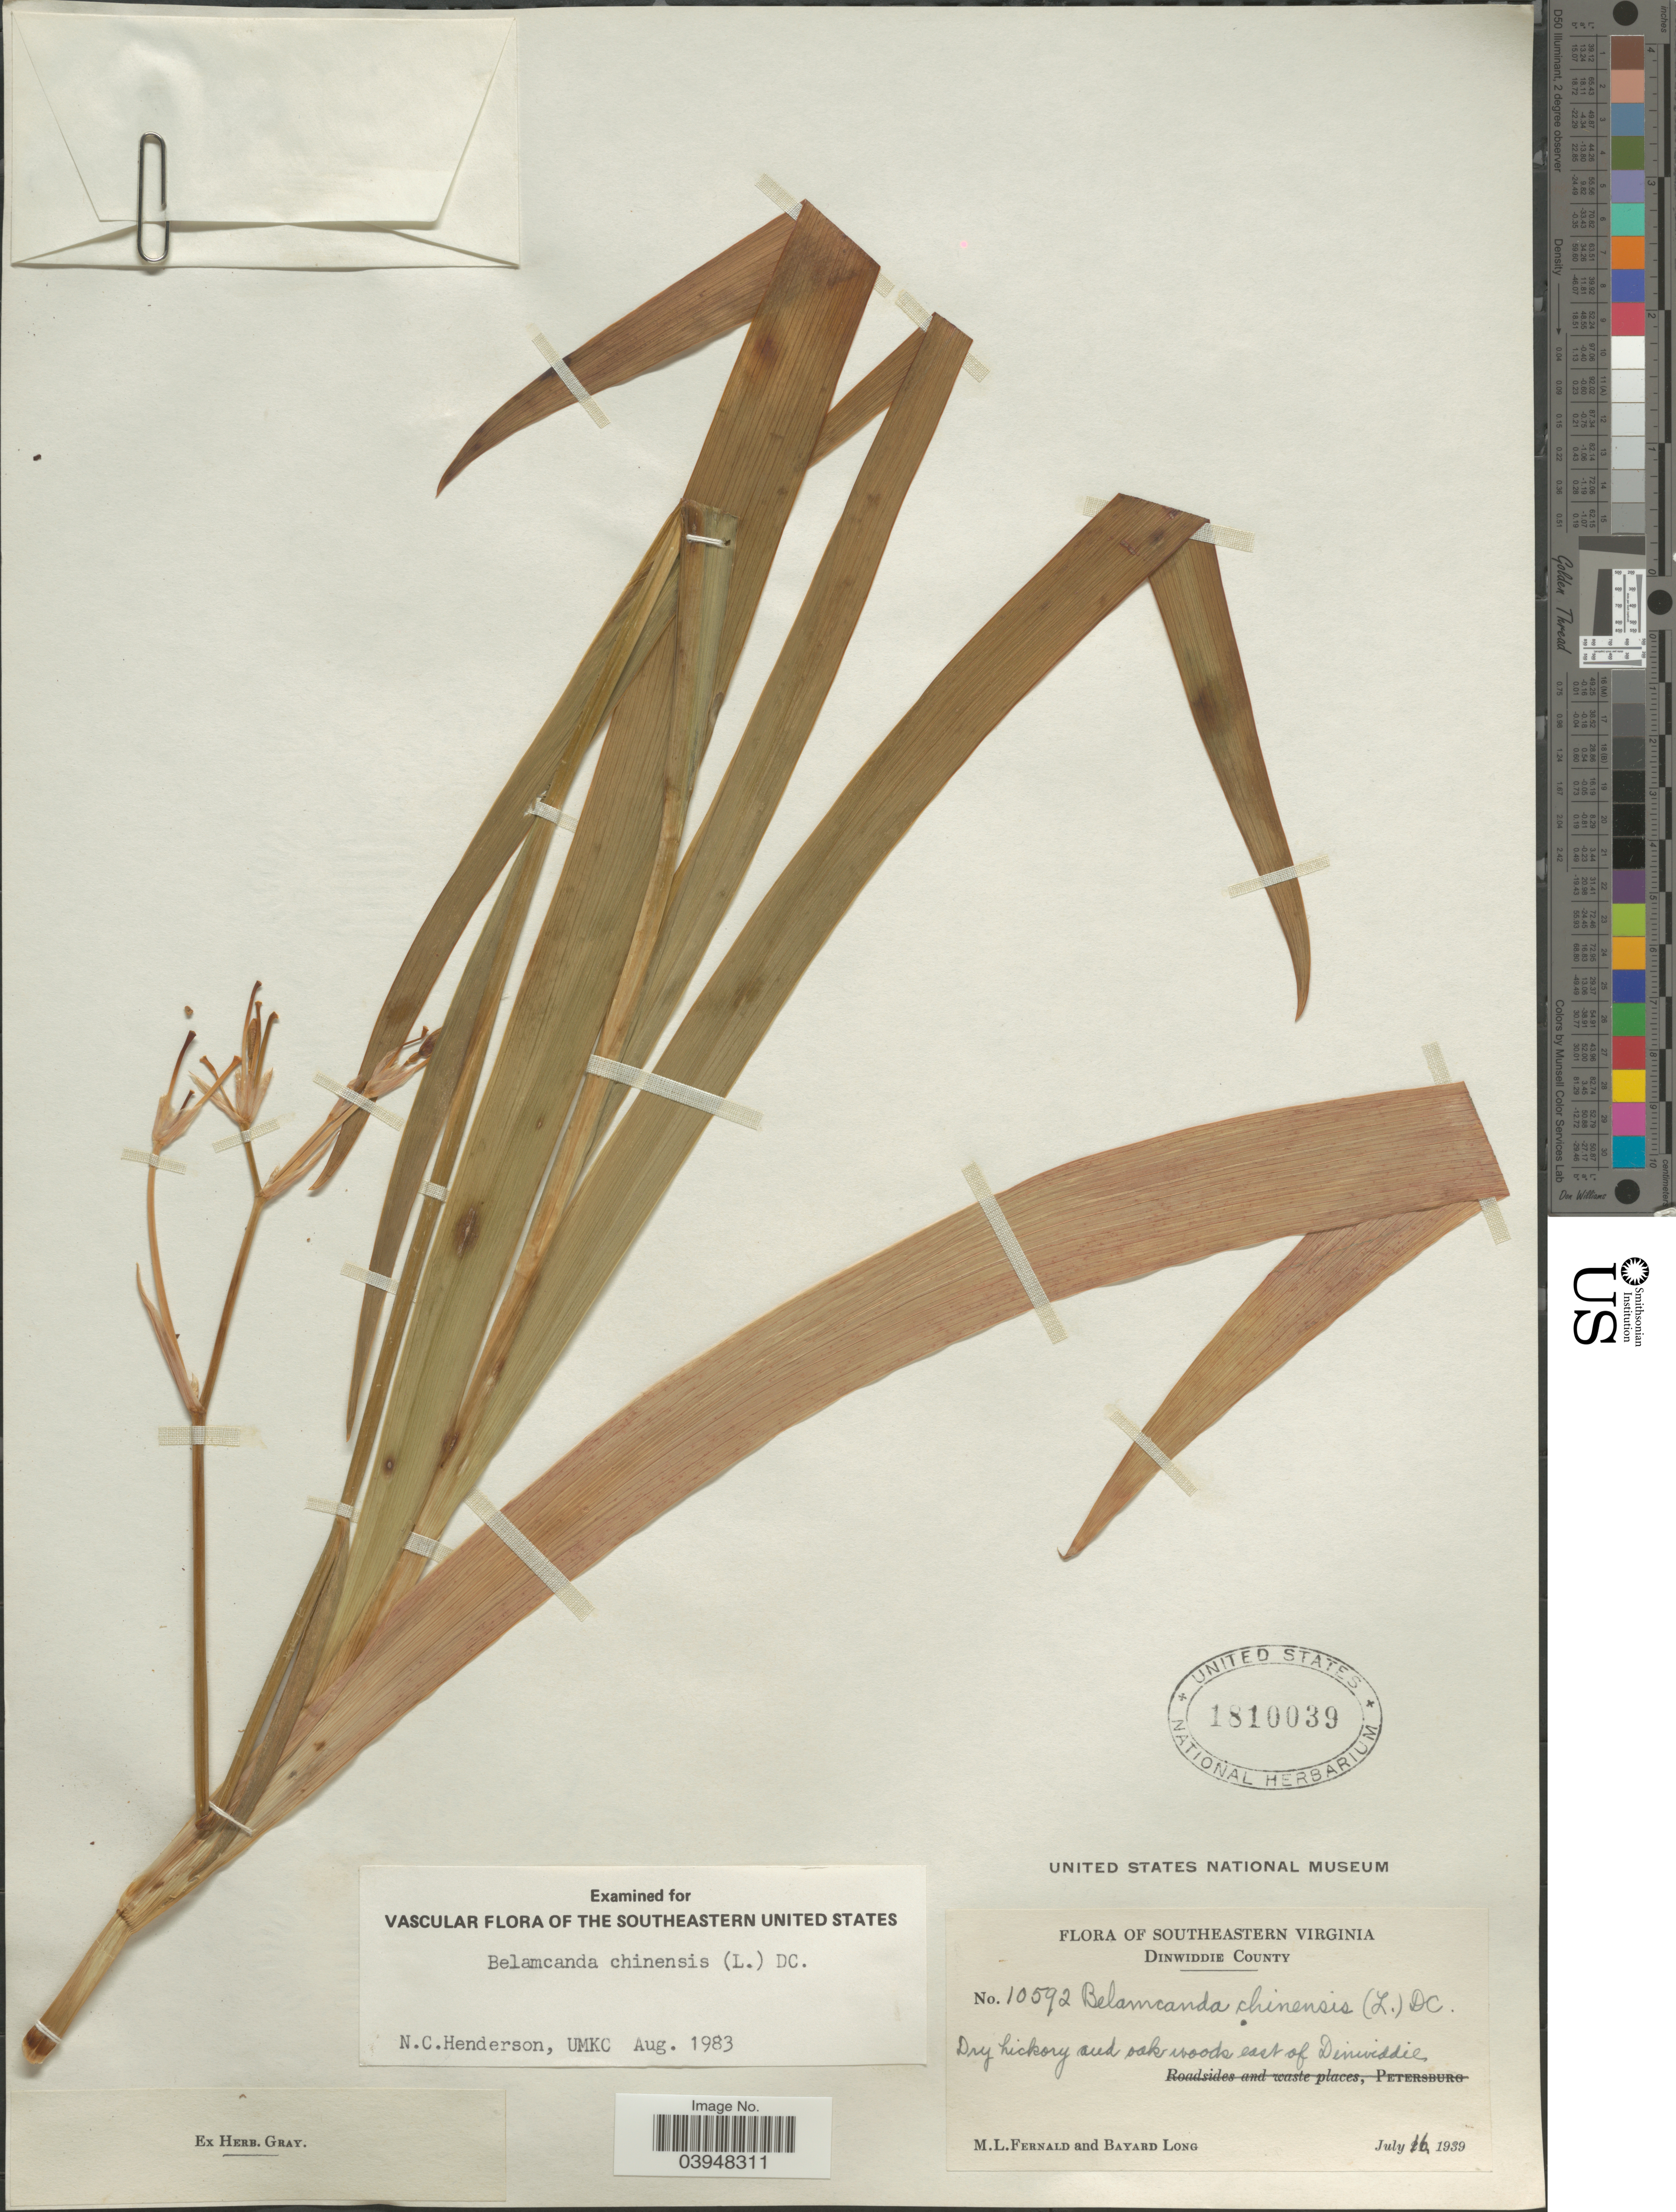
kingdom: Plantae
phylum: Tracheophyta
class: Liliopsida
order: Asparagales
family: Iridaceae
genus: Iris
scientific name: Iris domestica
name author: (L.) Goldblatt & Mabb.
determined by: Strong, Mark T., (BOT), Smithsonian Institution - National Museum of Natural History (UNITED STATES)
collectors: M. L. Fernald & B. Long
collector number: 10592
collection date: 1939-07-16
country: United States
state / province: Virginia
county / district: Dinwiddie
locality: Southeastern Virginia. Dinwiddie County. Dry hickory and oak woods east of Dinwiddie.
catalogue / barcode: US 1810039